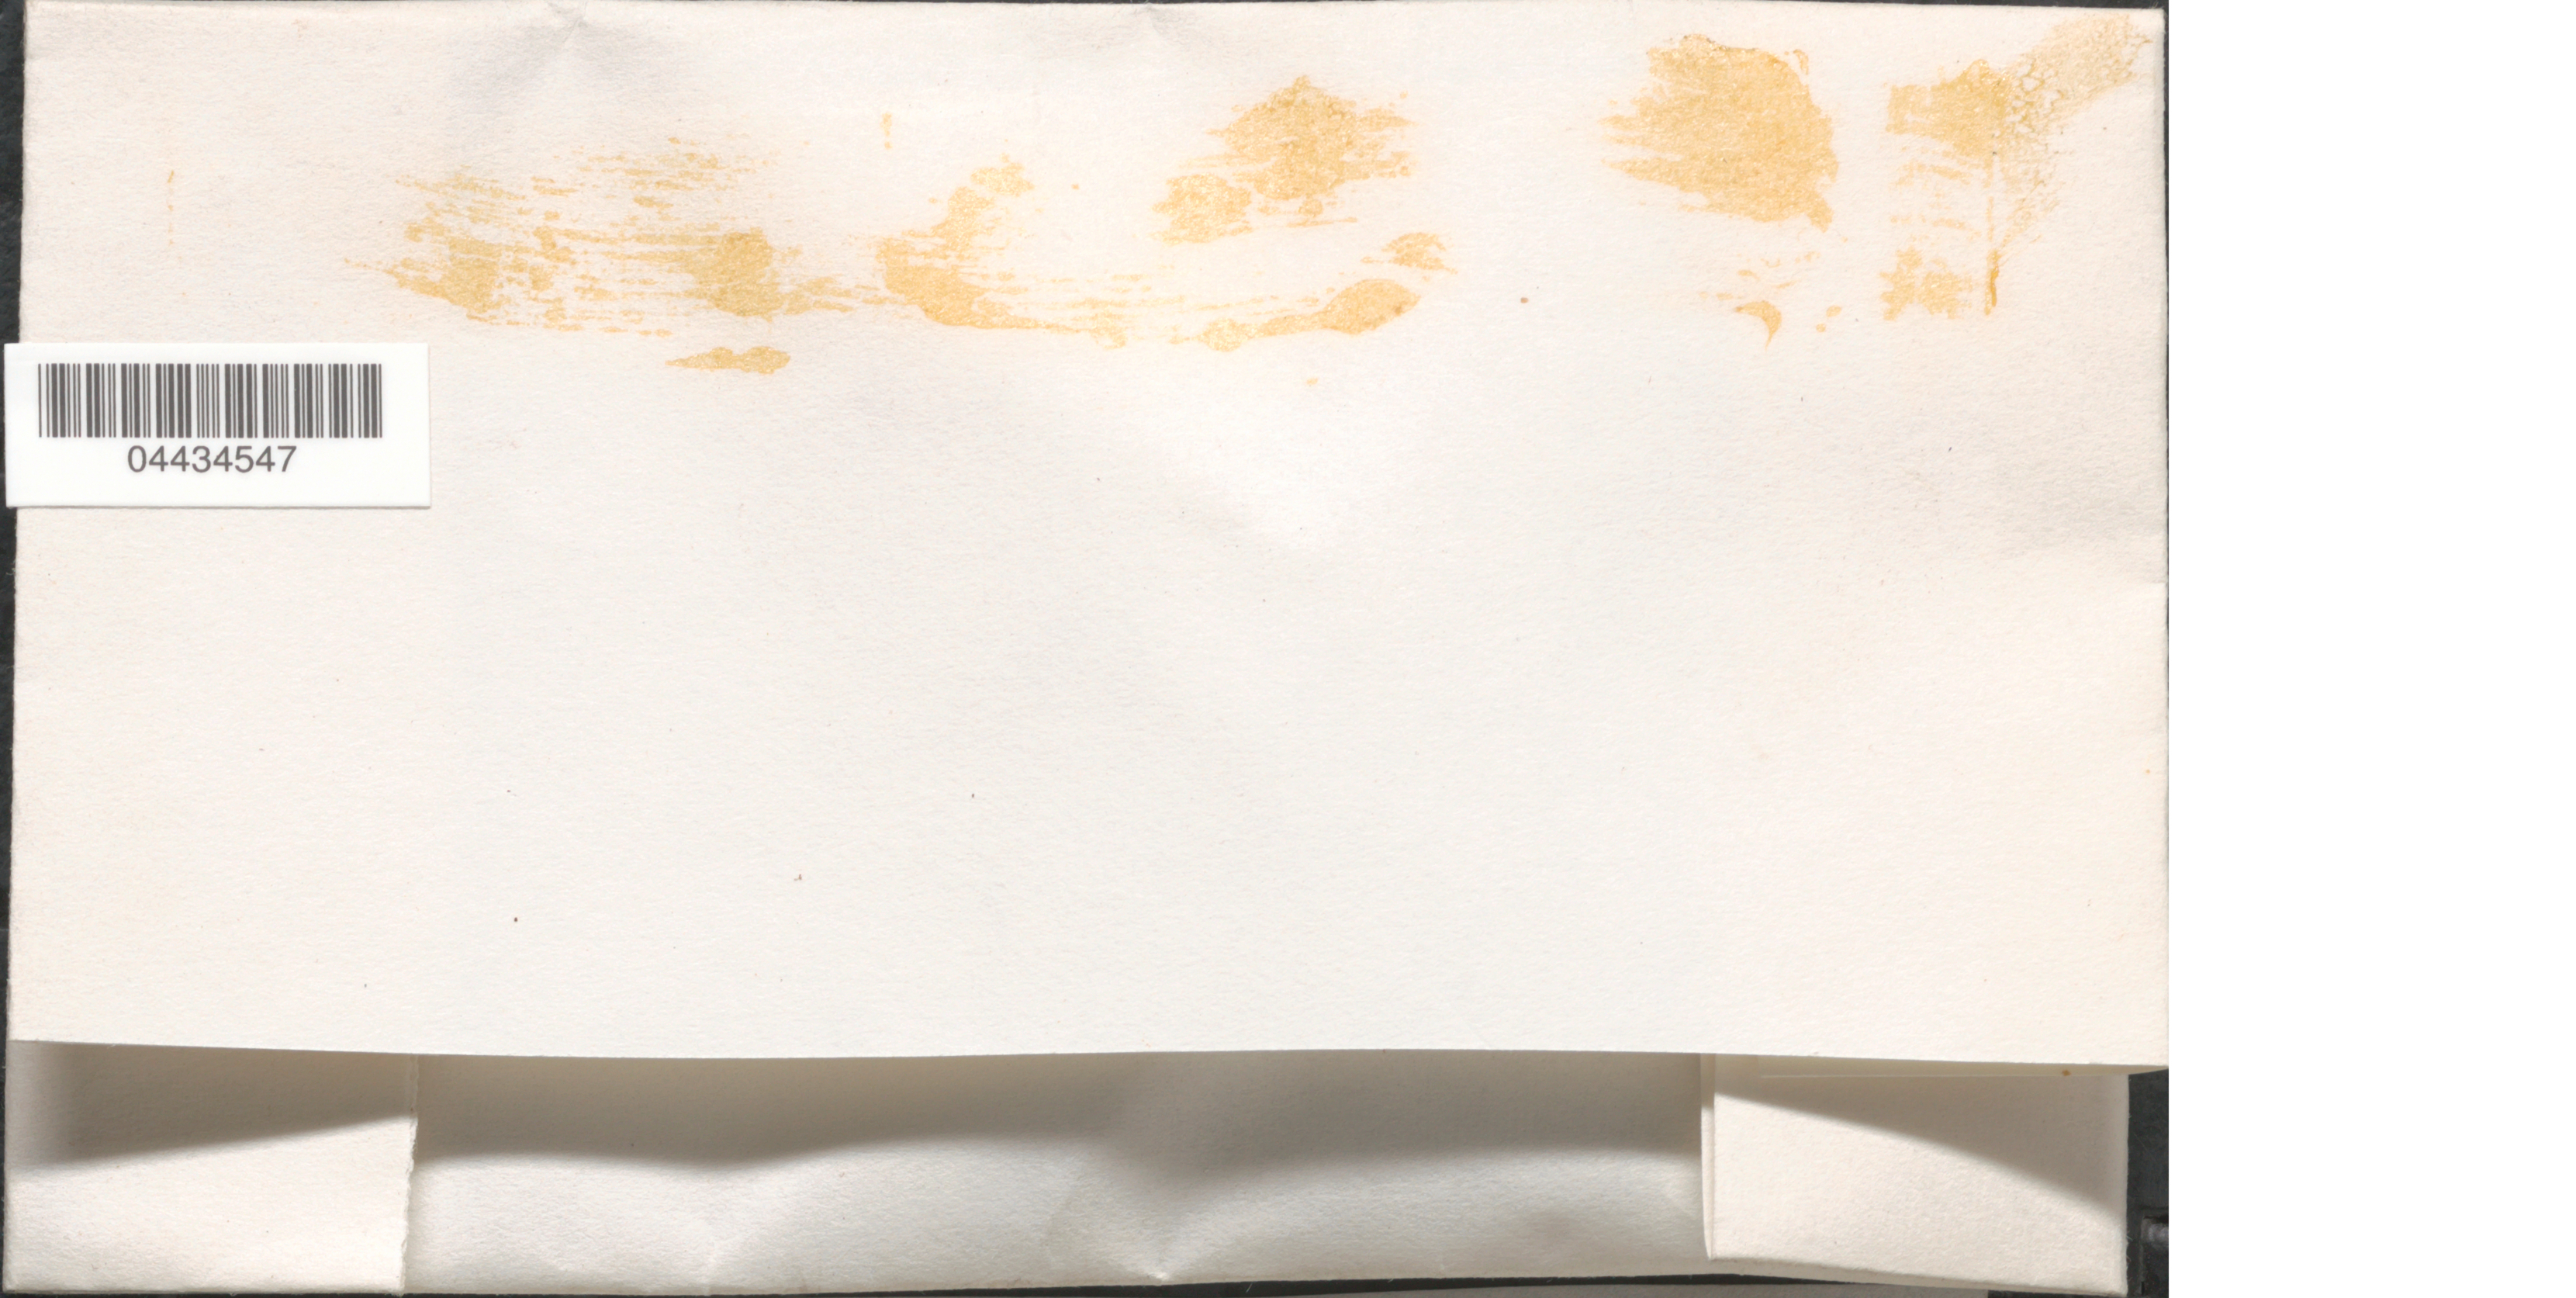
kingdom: Plantae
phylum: Bryophyta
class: Bryopsida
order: Bryales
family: Bryaceae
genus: Leptobryum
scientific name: Leptobryum pyriforme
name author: (Hedw.) Wilson